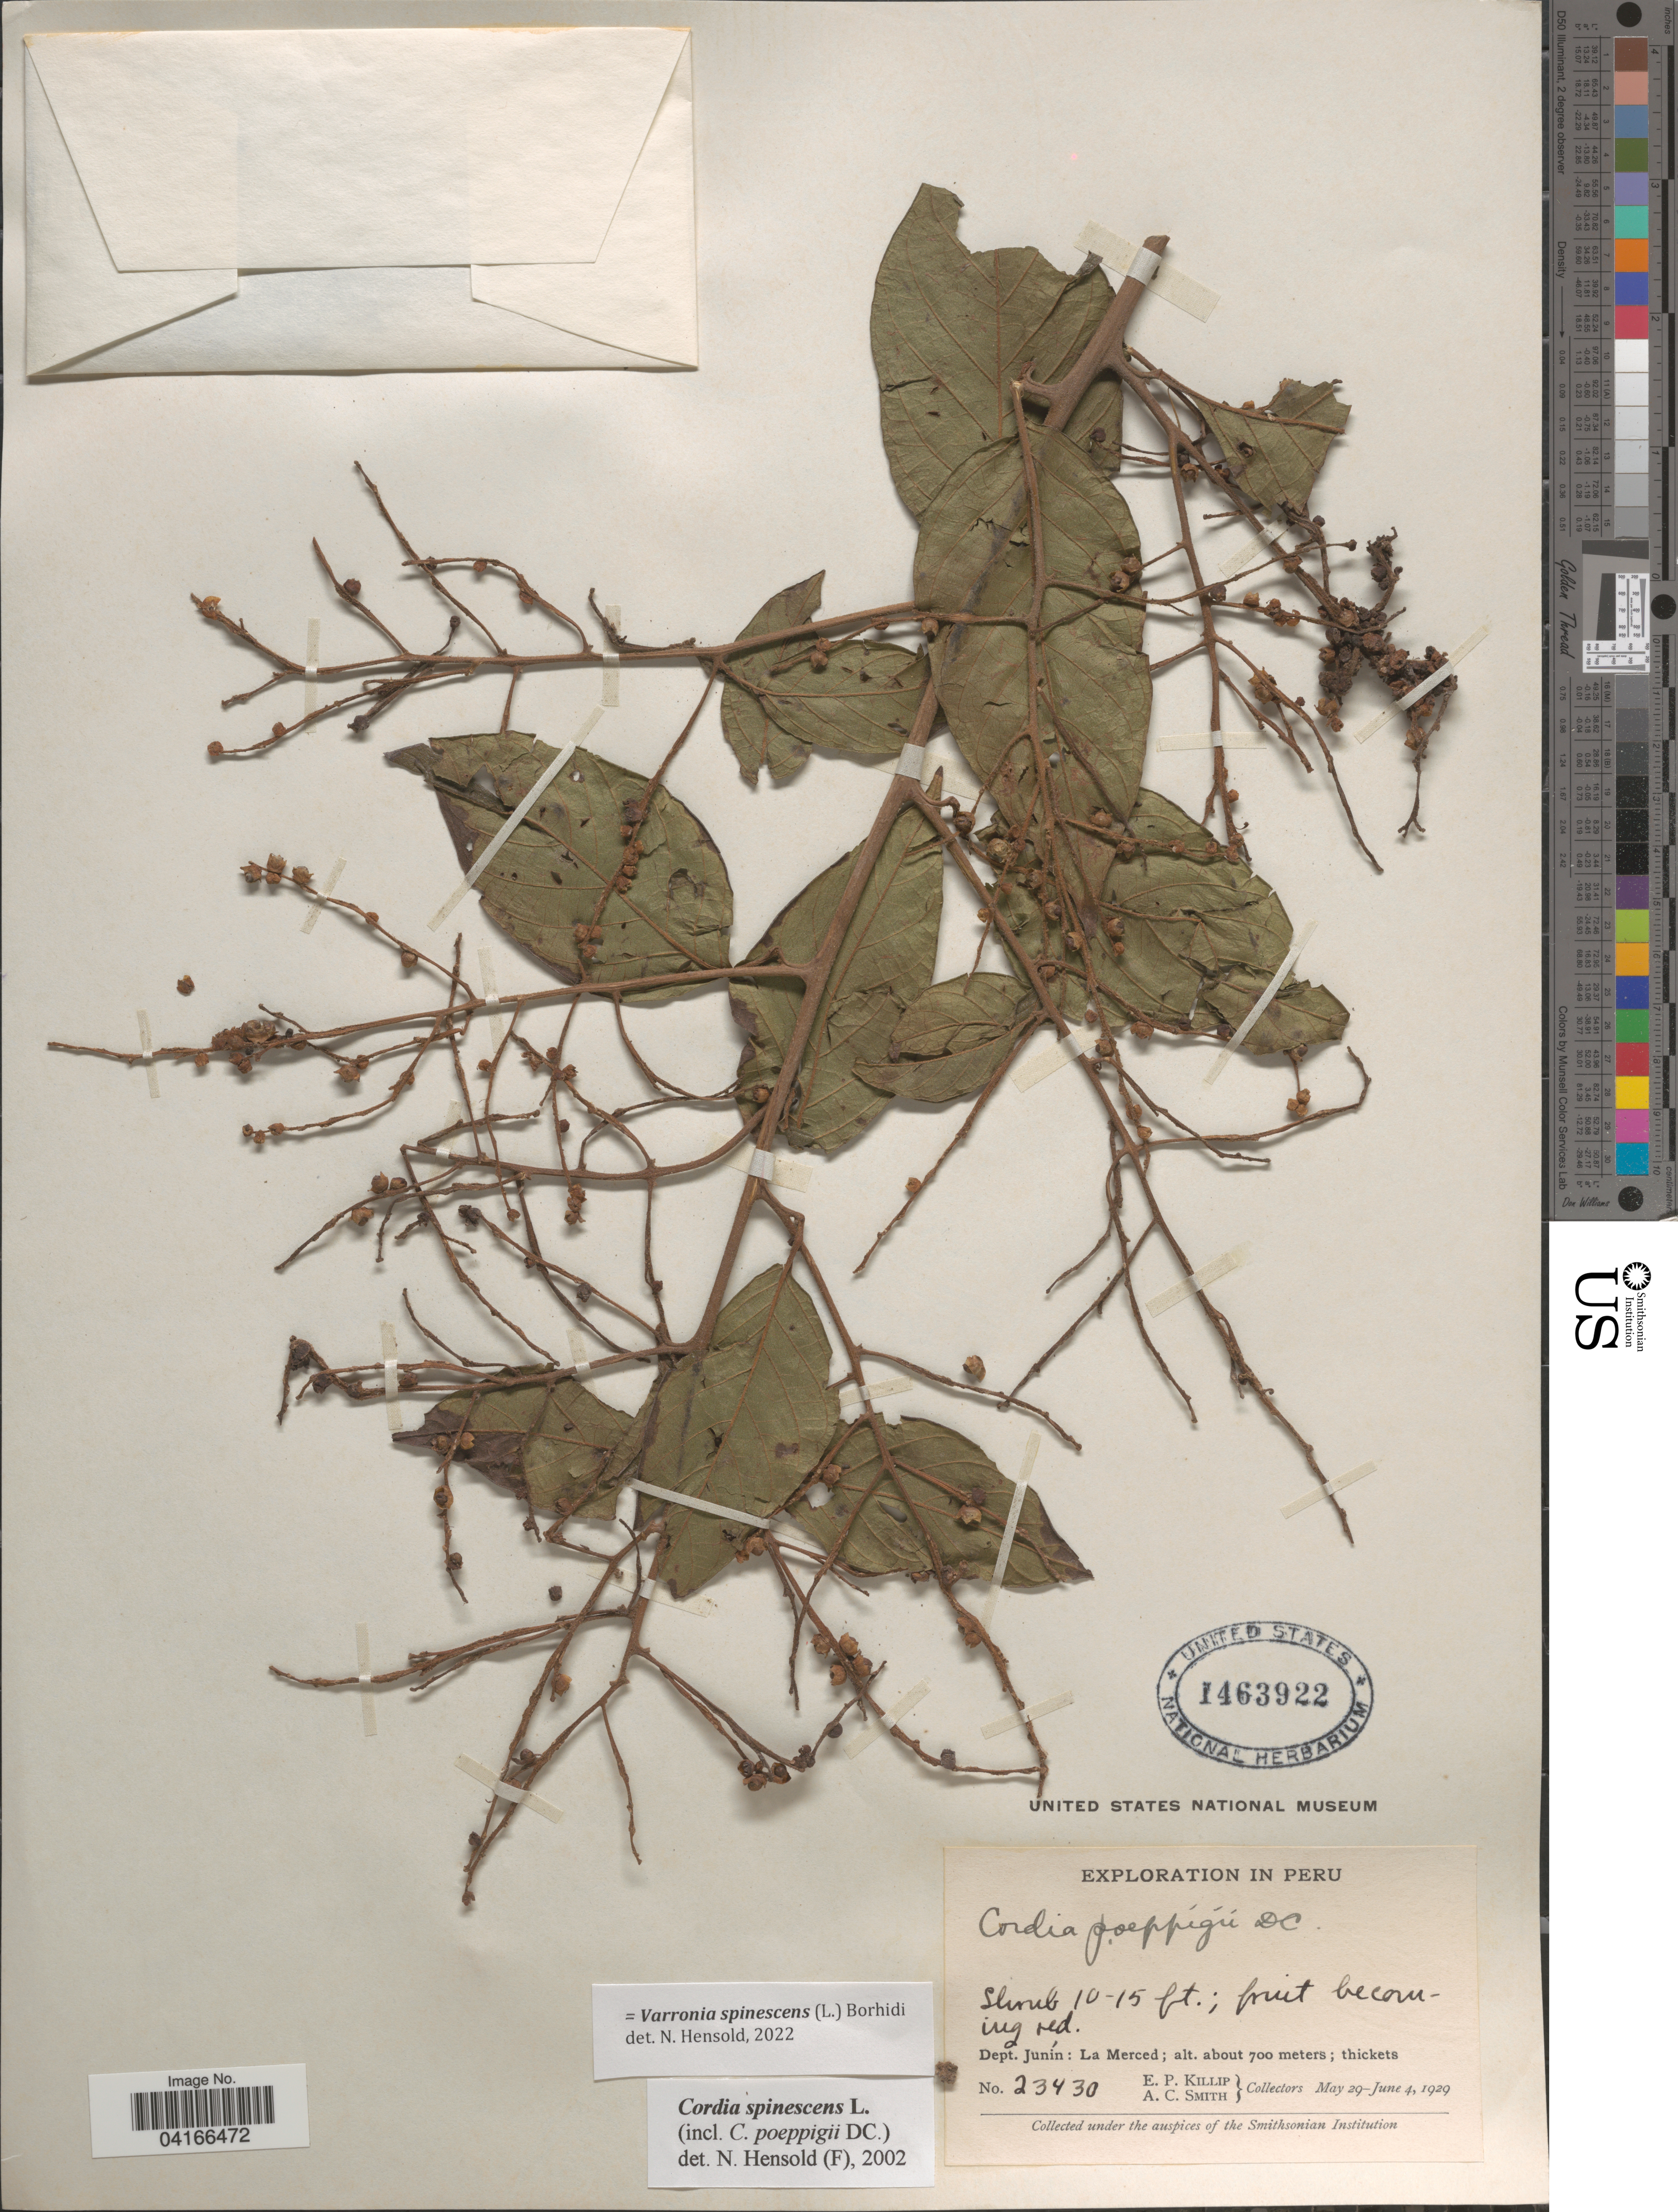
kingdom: Plantae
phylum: Tracheophyta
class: Magnoliopsida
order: Boraginales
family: Cordiaceae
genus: Varronia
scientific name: Varronia spinescens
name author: (L.) Borhidi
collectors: E. P. Killip & A. C. Smith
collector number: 23430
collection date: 1929-05-29/1929-06-04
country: Peru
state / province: Junín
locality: Exploration in Peru. Dept. Junín: La Merced.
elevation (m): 700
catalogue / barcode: US 1463922